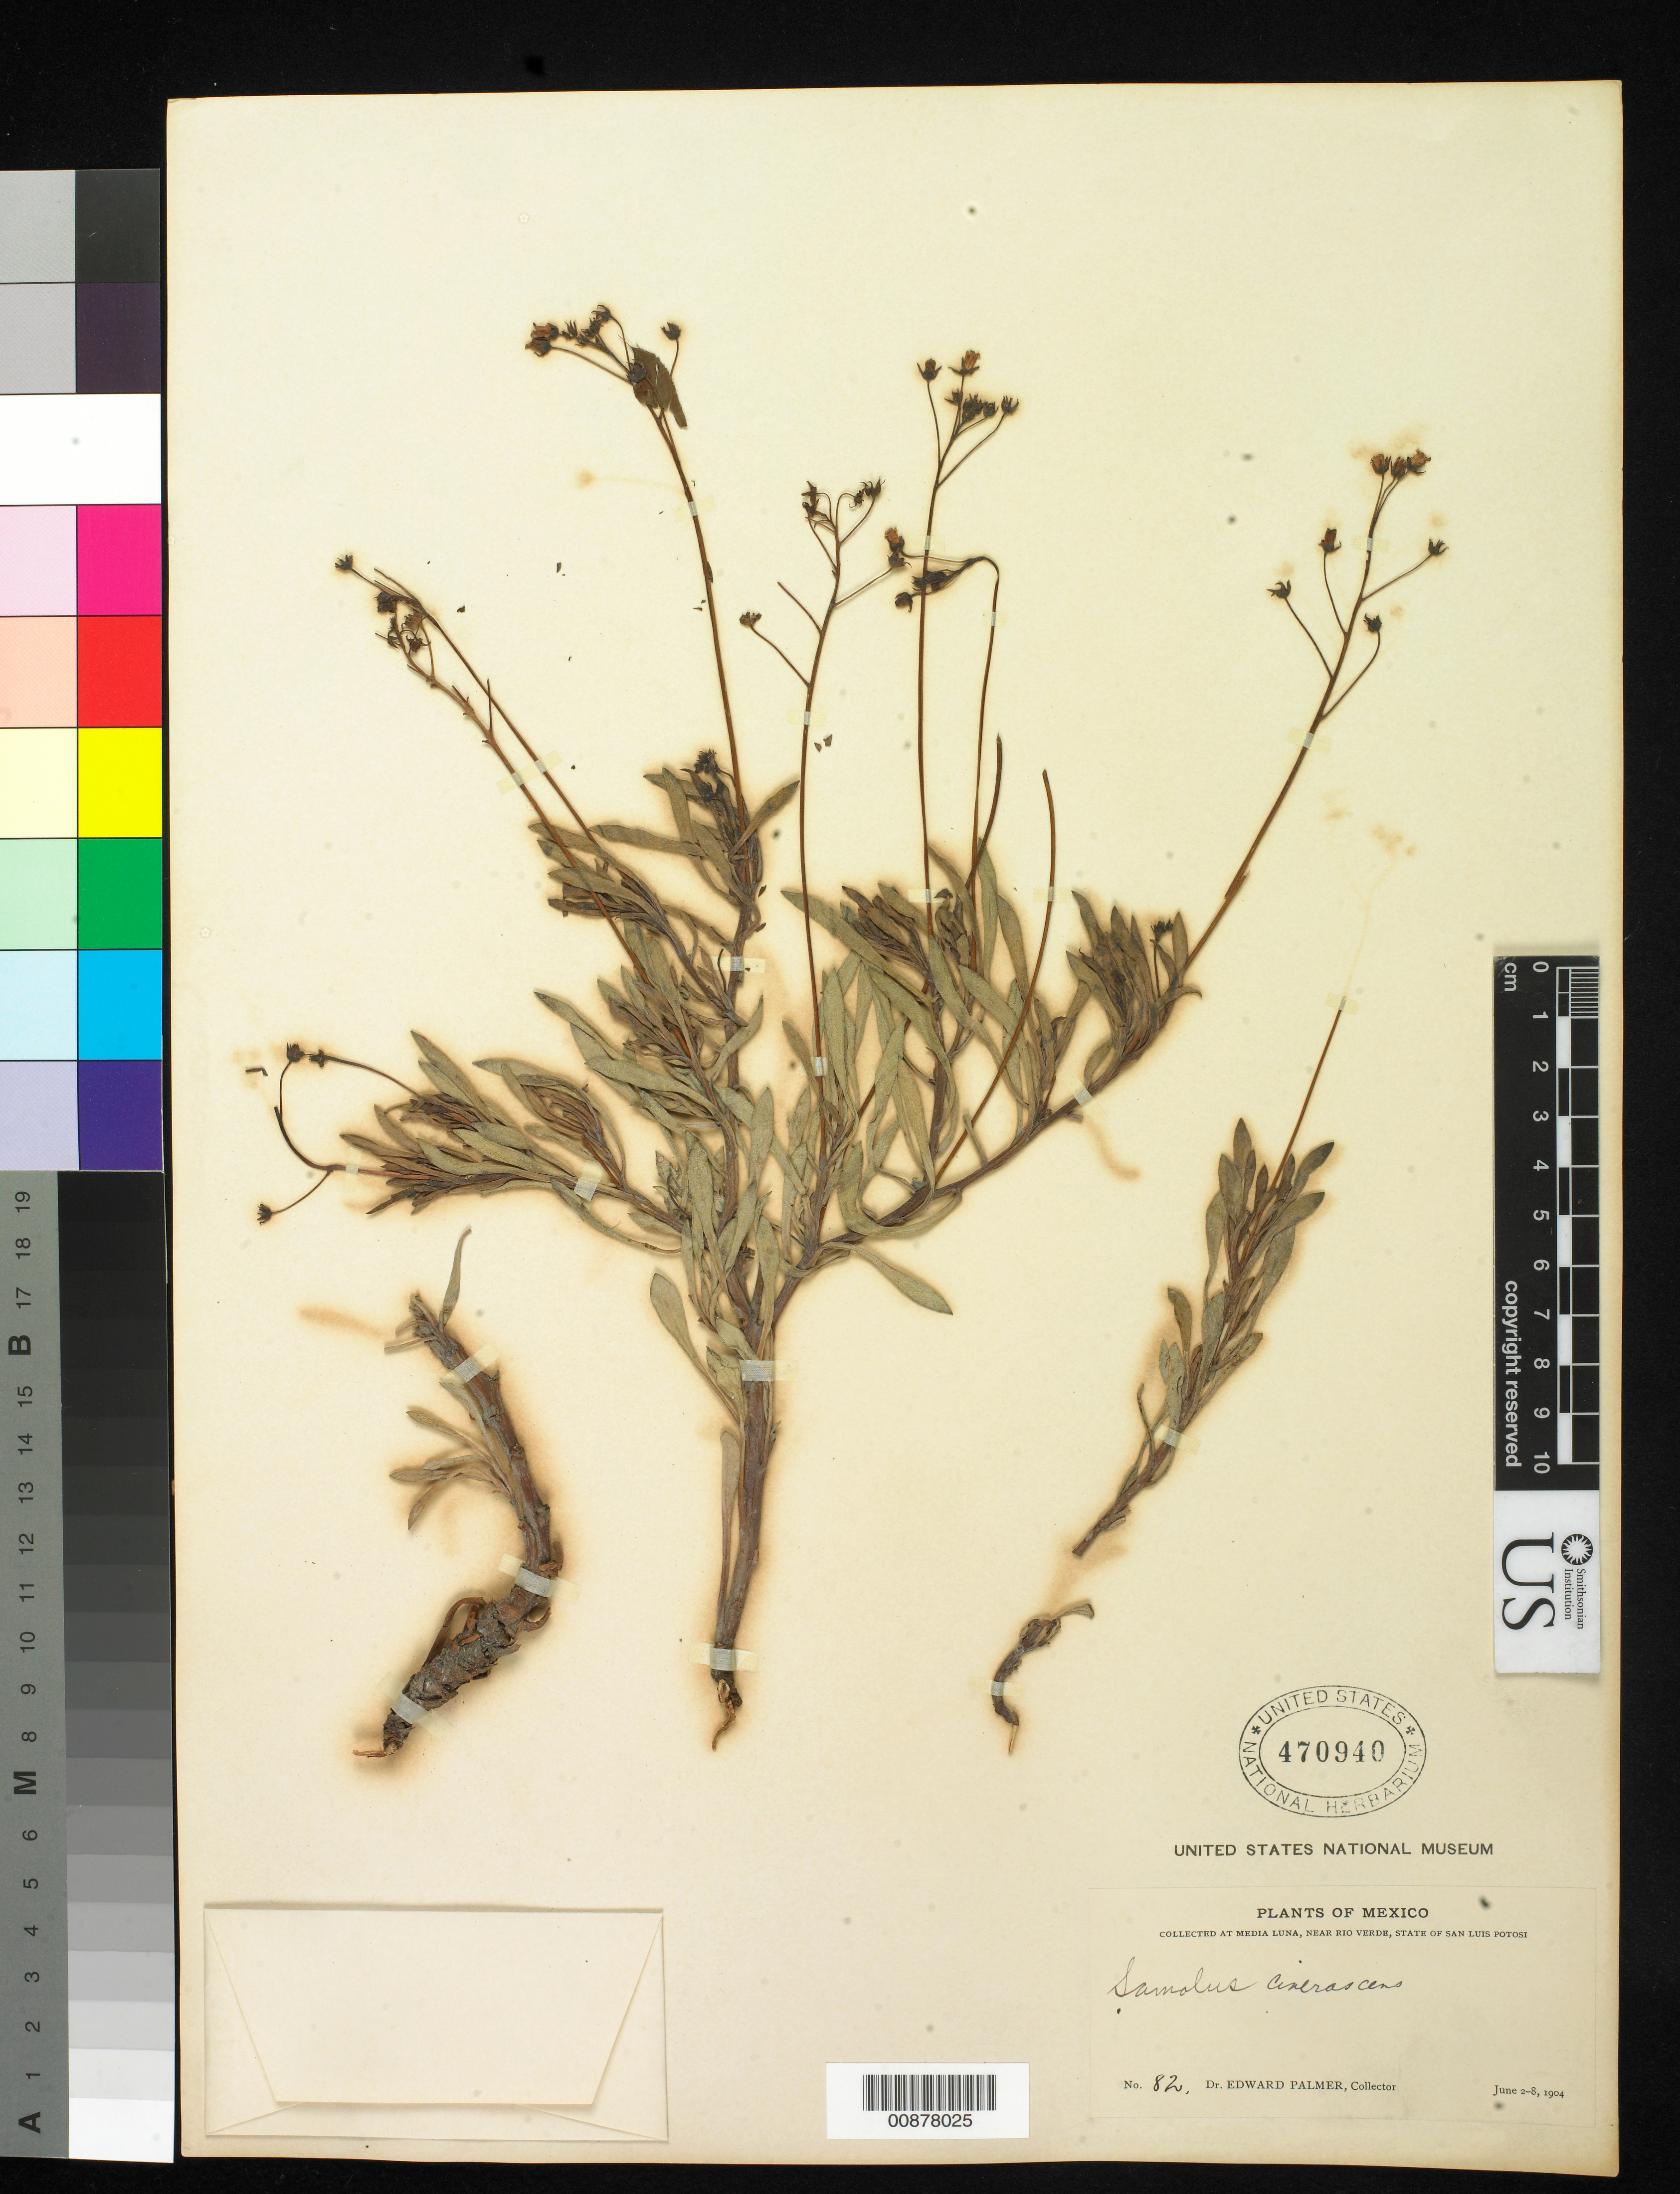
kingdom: Plantae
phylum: Tracheophyta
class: Magnoliopsida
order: Ericales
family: Primulaceae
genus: Samolus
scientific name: Samolus cinerascens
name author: (B.L. Rob.) Pax & R. Knuth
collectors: E. Palmer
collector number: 82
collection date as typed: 02 Jun 1904 to 08 Jun 1904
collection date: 1904-06-02/1904-06-08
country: Mexico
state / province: San Luis Potosí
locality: Media Luna, near Río Verde, San Luis Potosí.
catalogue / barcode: US 470940